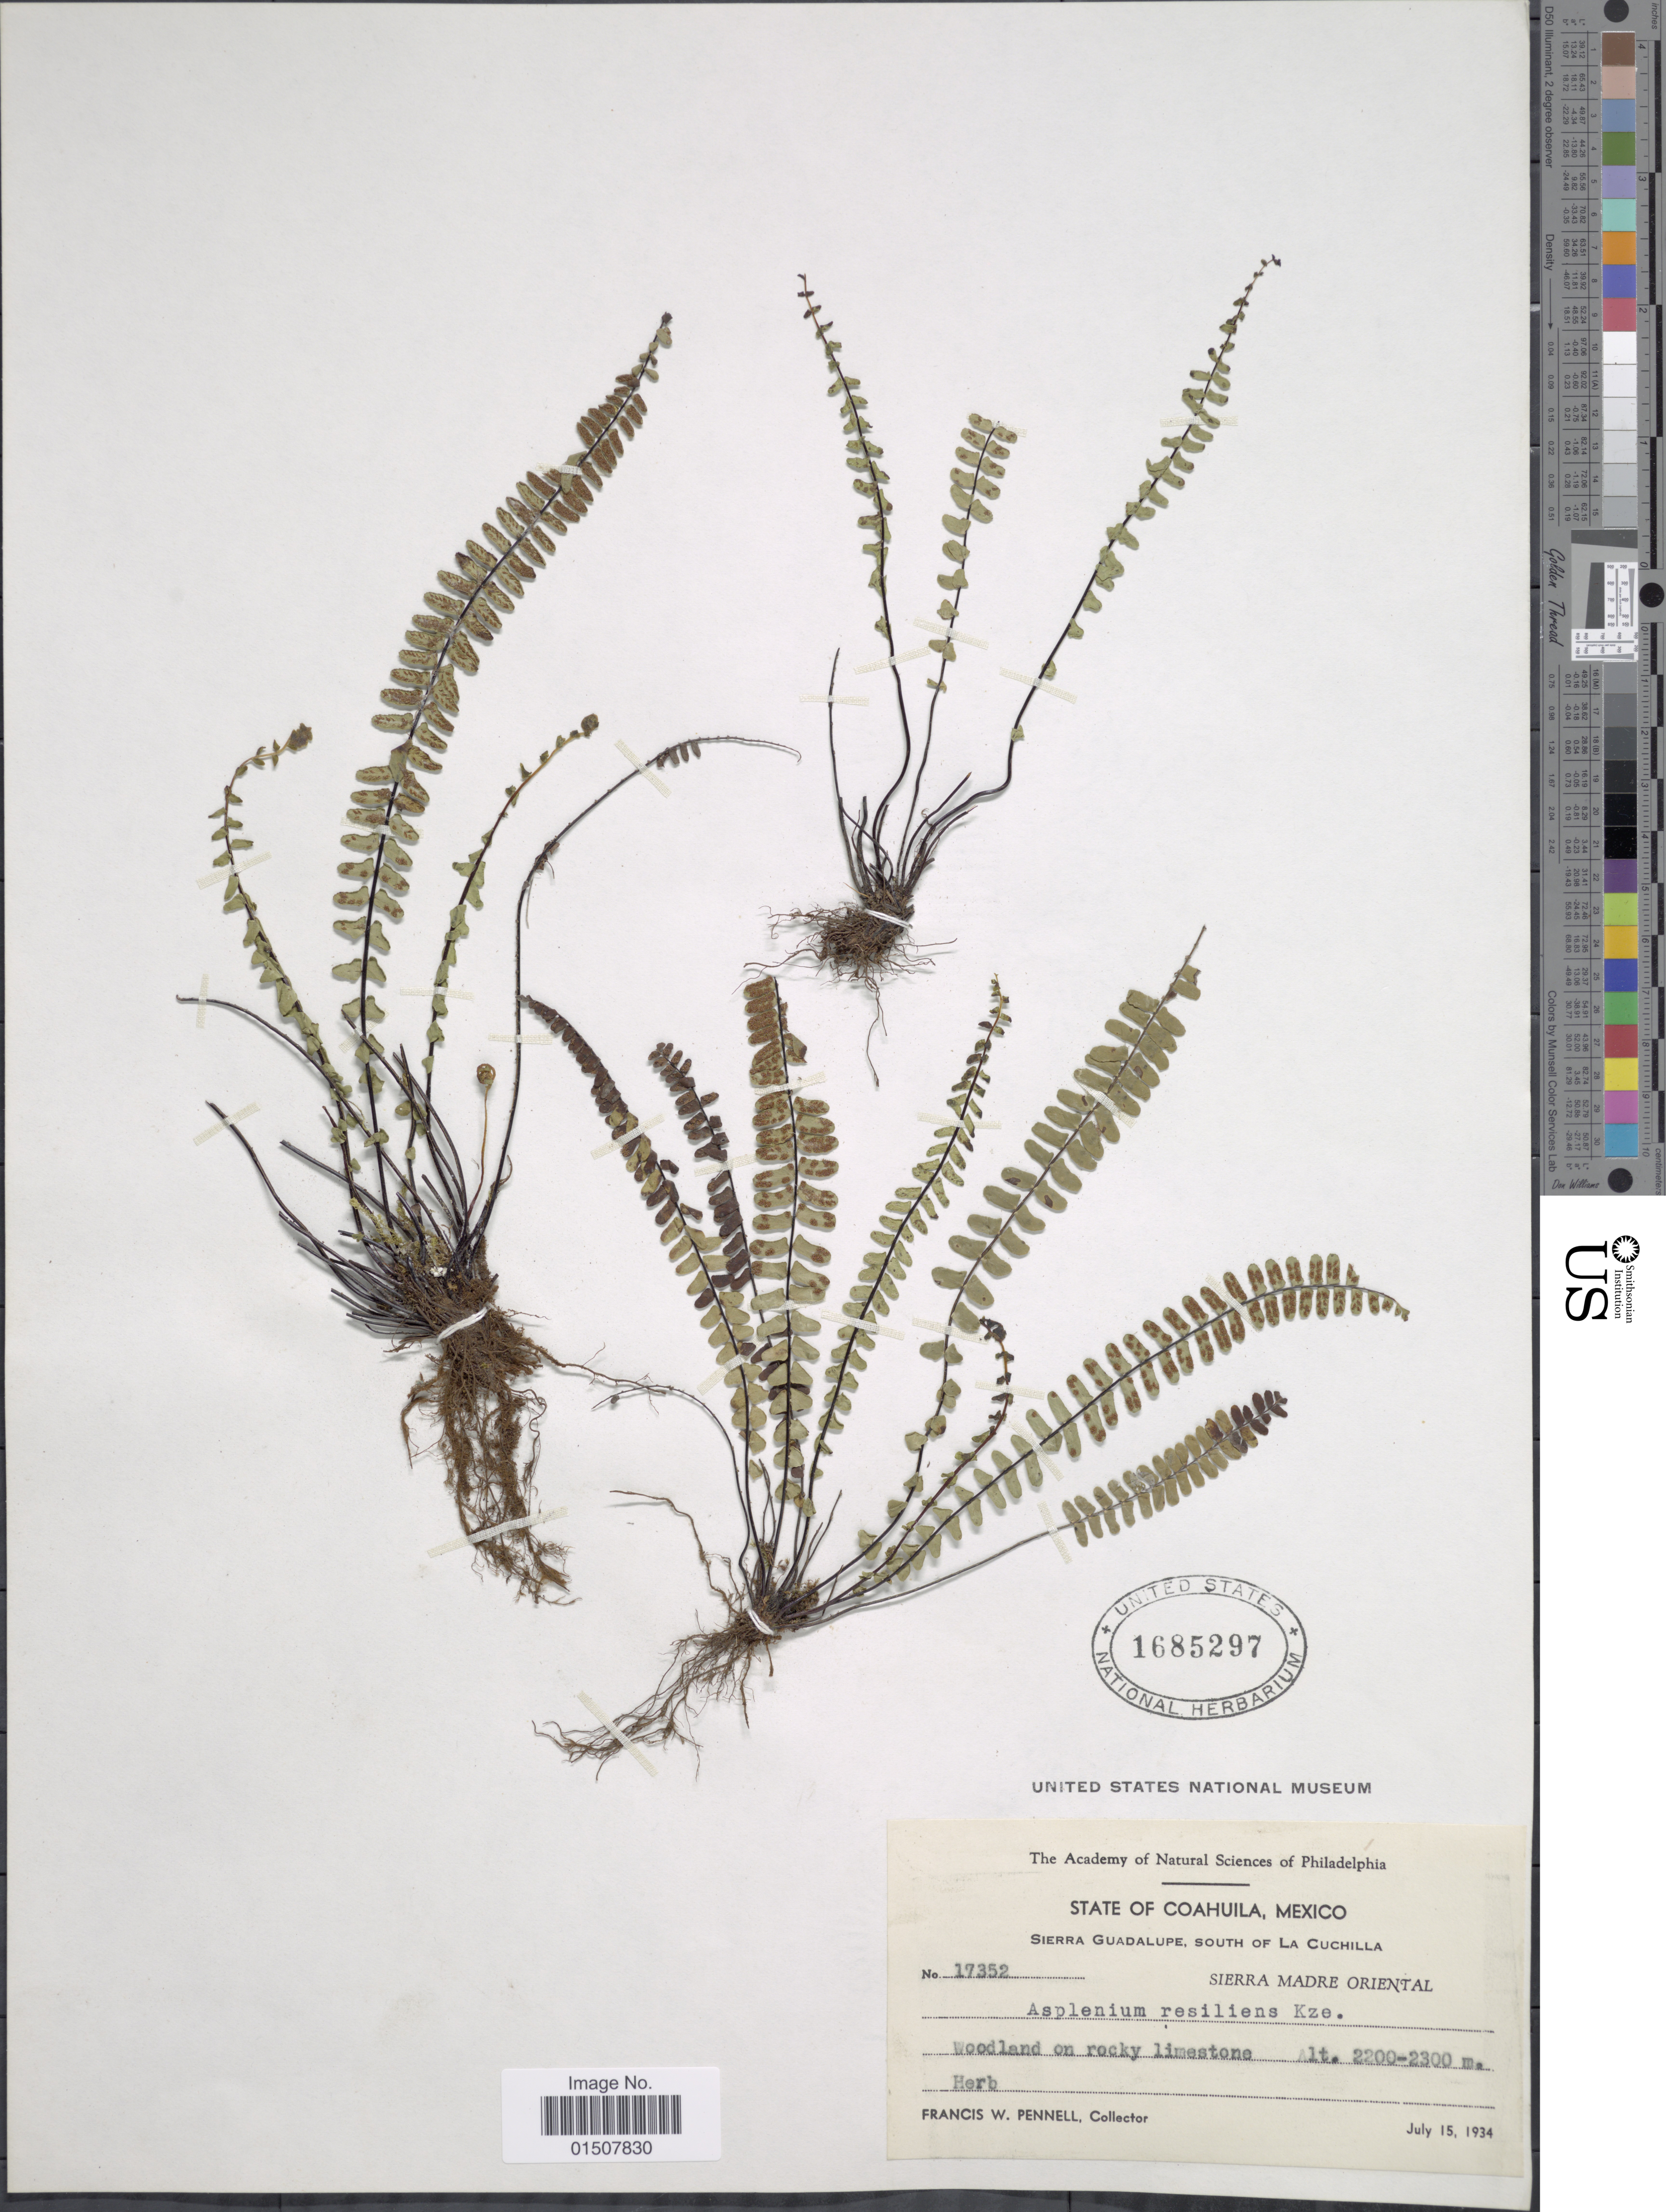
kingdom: Plantae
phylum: Tracheophyta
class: Polypodiopsida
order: Polypodiales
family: Aspleniaceae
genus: Asplenium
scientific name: Asplenium resiliens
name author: Kunze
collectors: F. W. Pennell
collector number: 17352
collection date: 1934-07-15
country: Mexico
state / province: Coahuila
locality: Sierra Guadalupe, South of La Cuchilla, Sierra Madre Occidental.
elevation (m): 2200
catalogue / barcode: US 1685297